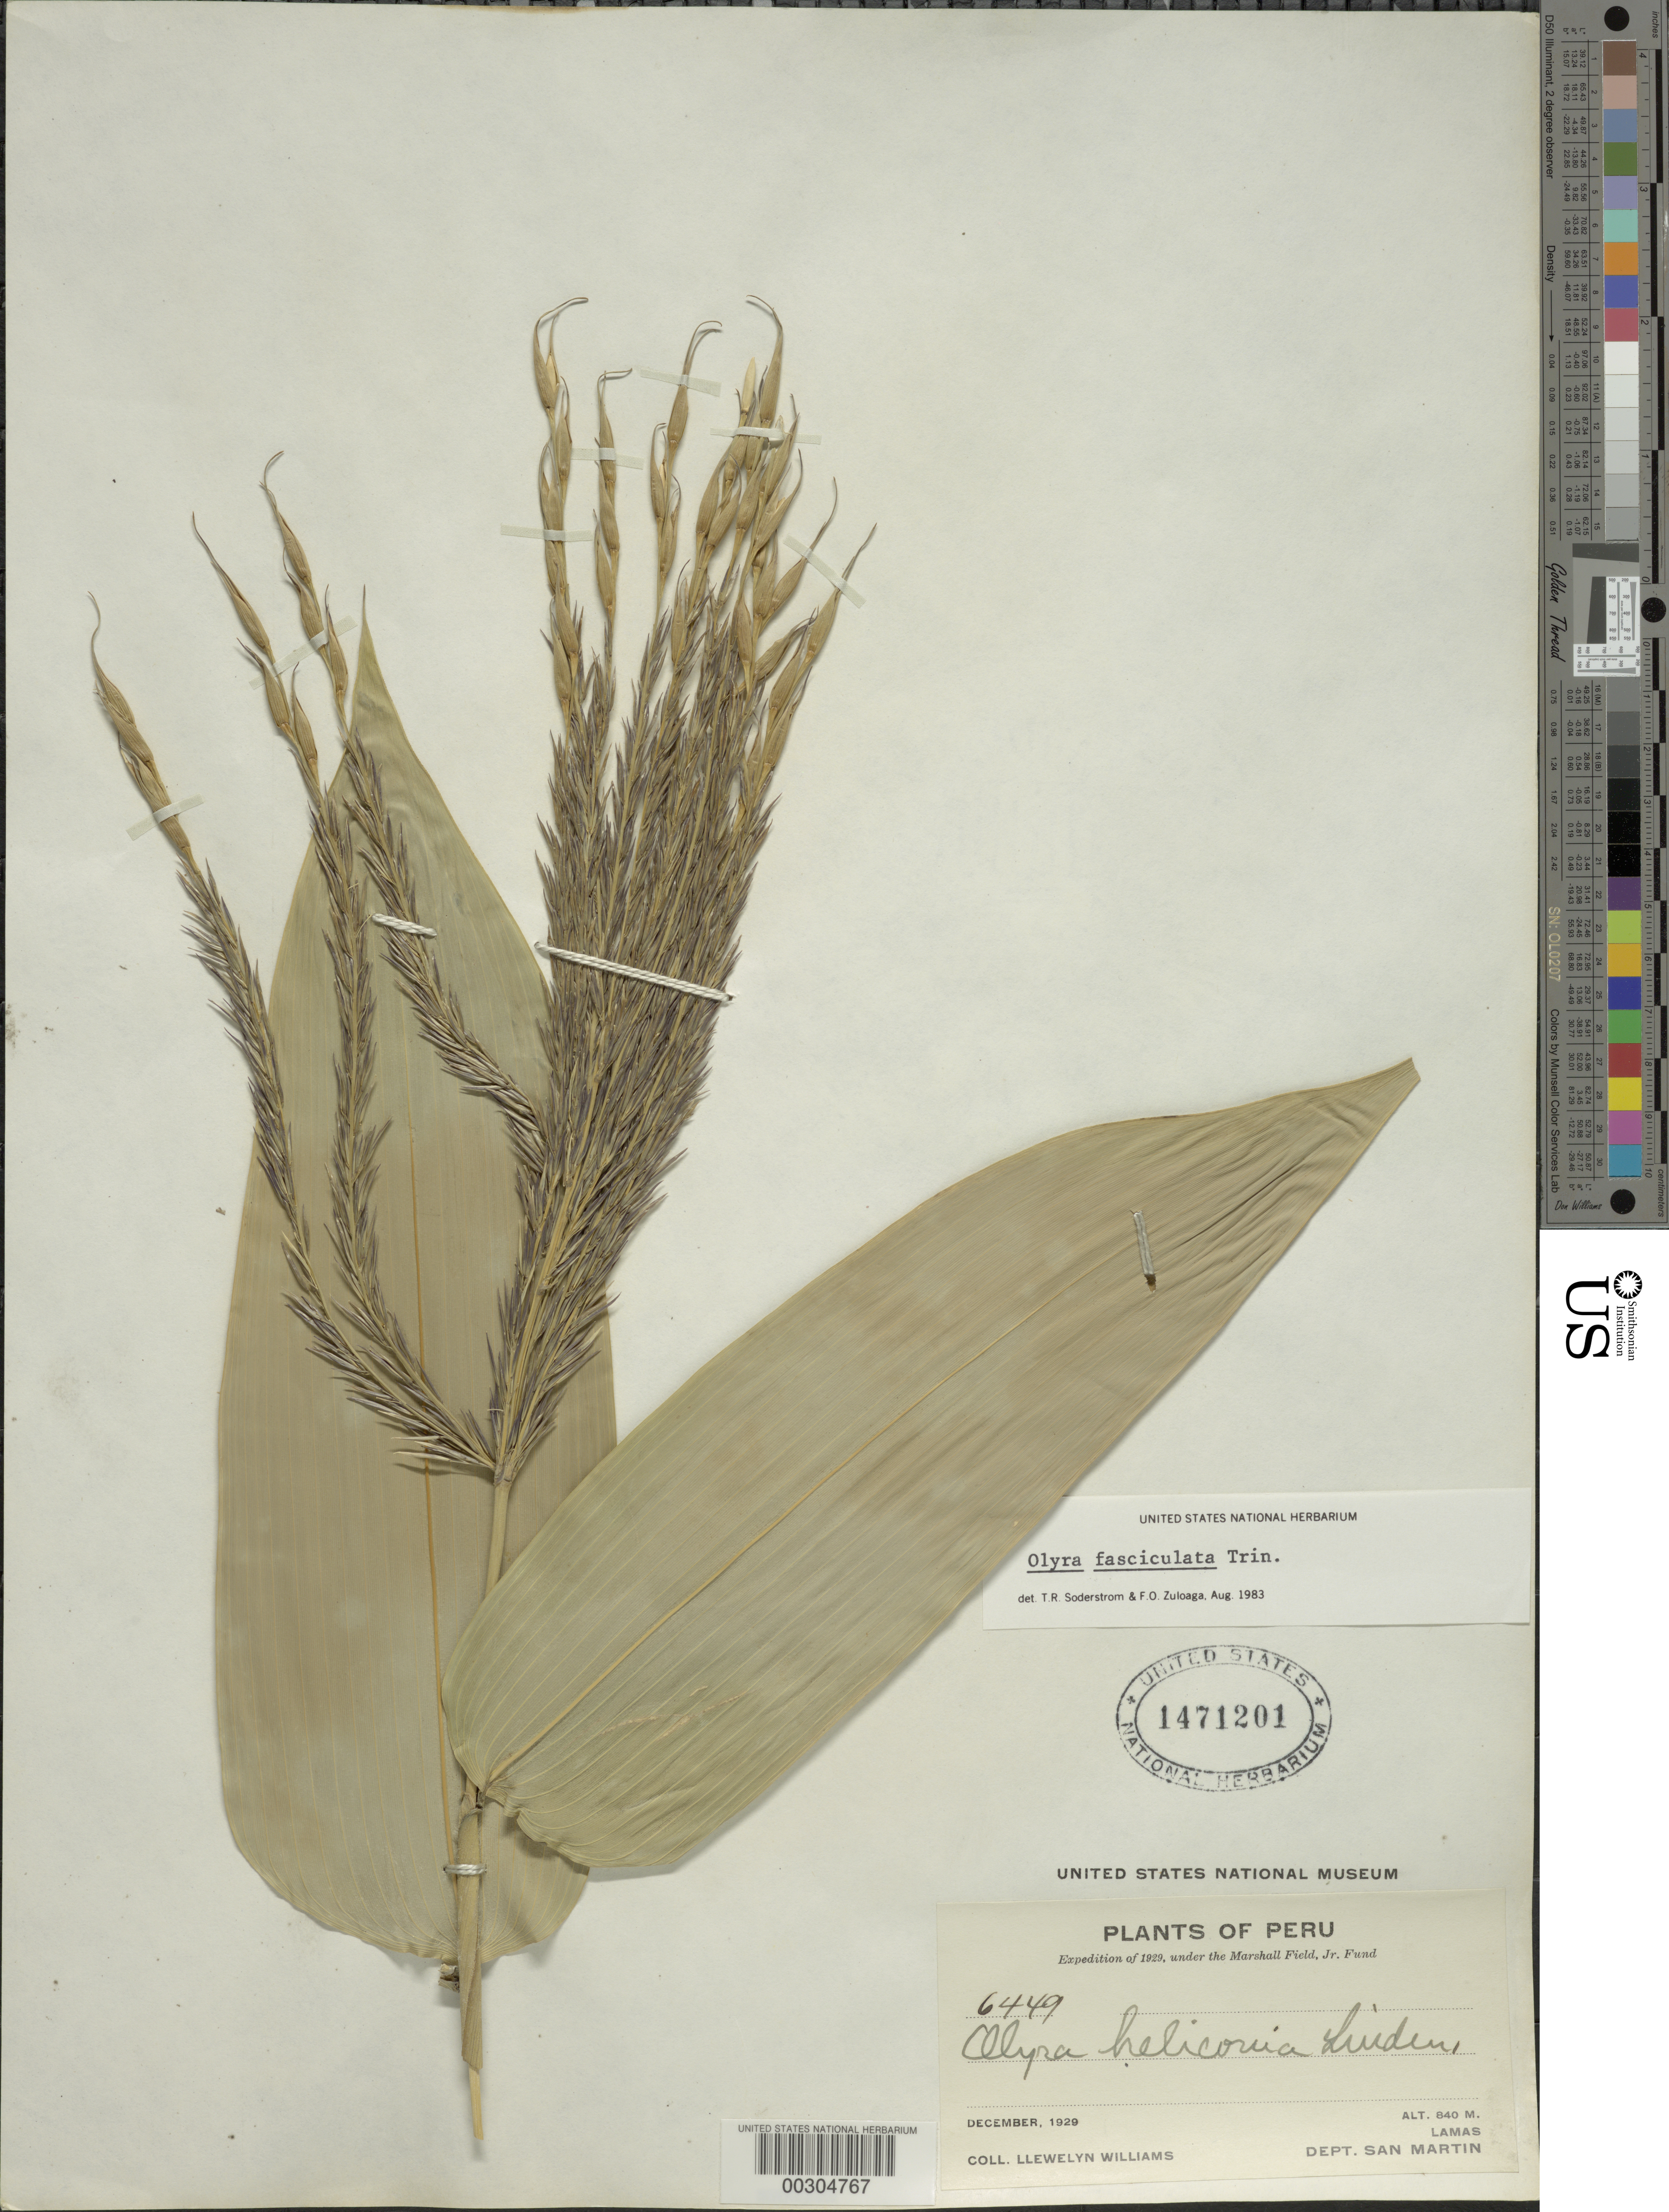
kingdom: Plantae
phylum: Tracheophyta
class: Liliopsida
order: Poales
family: Poaceae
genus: Olyra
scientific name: Olyra fasciculata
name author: Trin.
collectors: Ll. Williams & A. H. Alston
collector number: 6449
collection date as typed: Dec 1929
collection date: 1929-12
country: Peru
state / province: San Martín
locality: Lamas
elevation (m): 840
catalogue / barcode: US 1471201